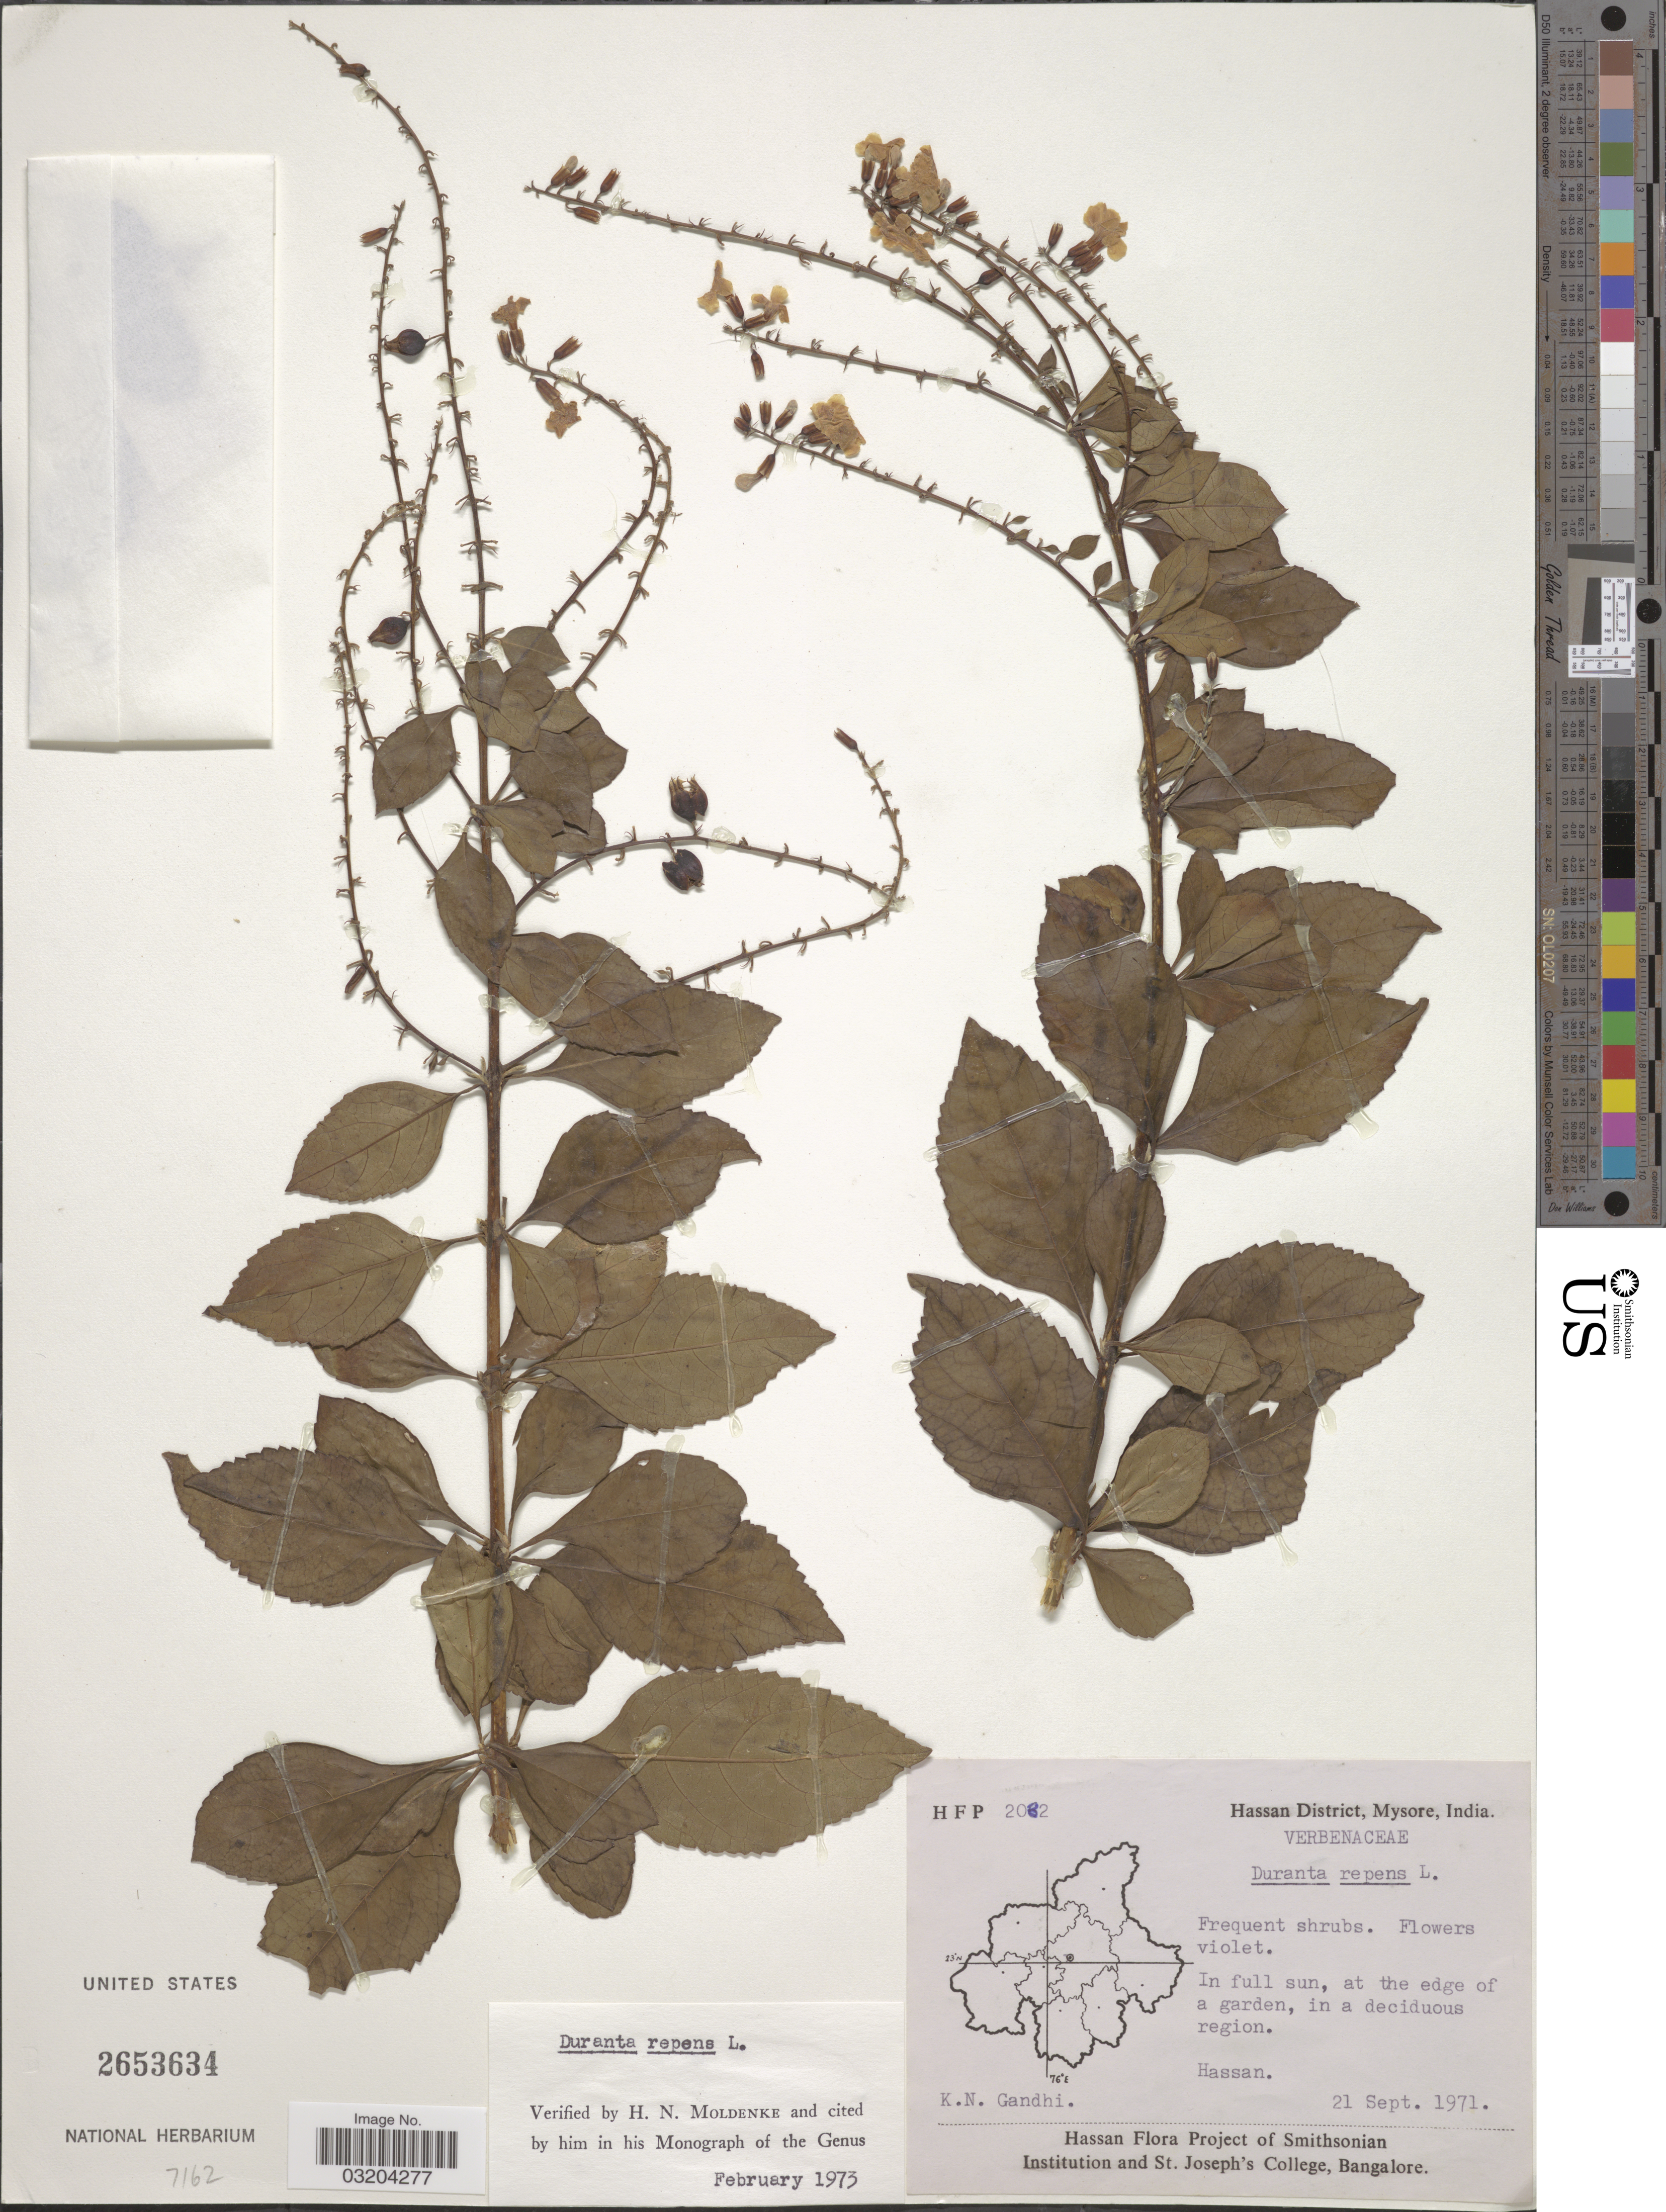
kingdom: Plantae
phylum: Tracheophyta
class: Magnoliopsida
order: Lamiales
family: Verbenaceae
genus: Duranta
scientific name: Duranta erecta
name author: L.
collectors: K. N. Gandhi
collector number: HFP2082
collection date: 1971-09-21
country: India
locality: Hassan District, Mysore. Hassan.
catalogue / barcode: US 2653634